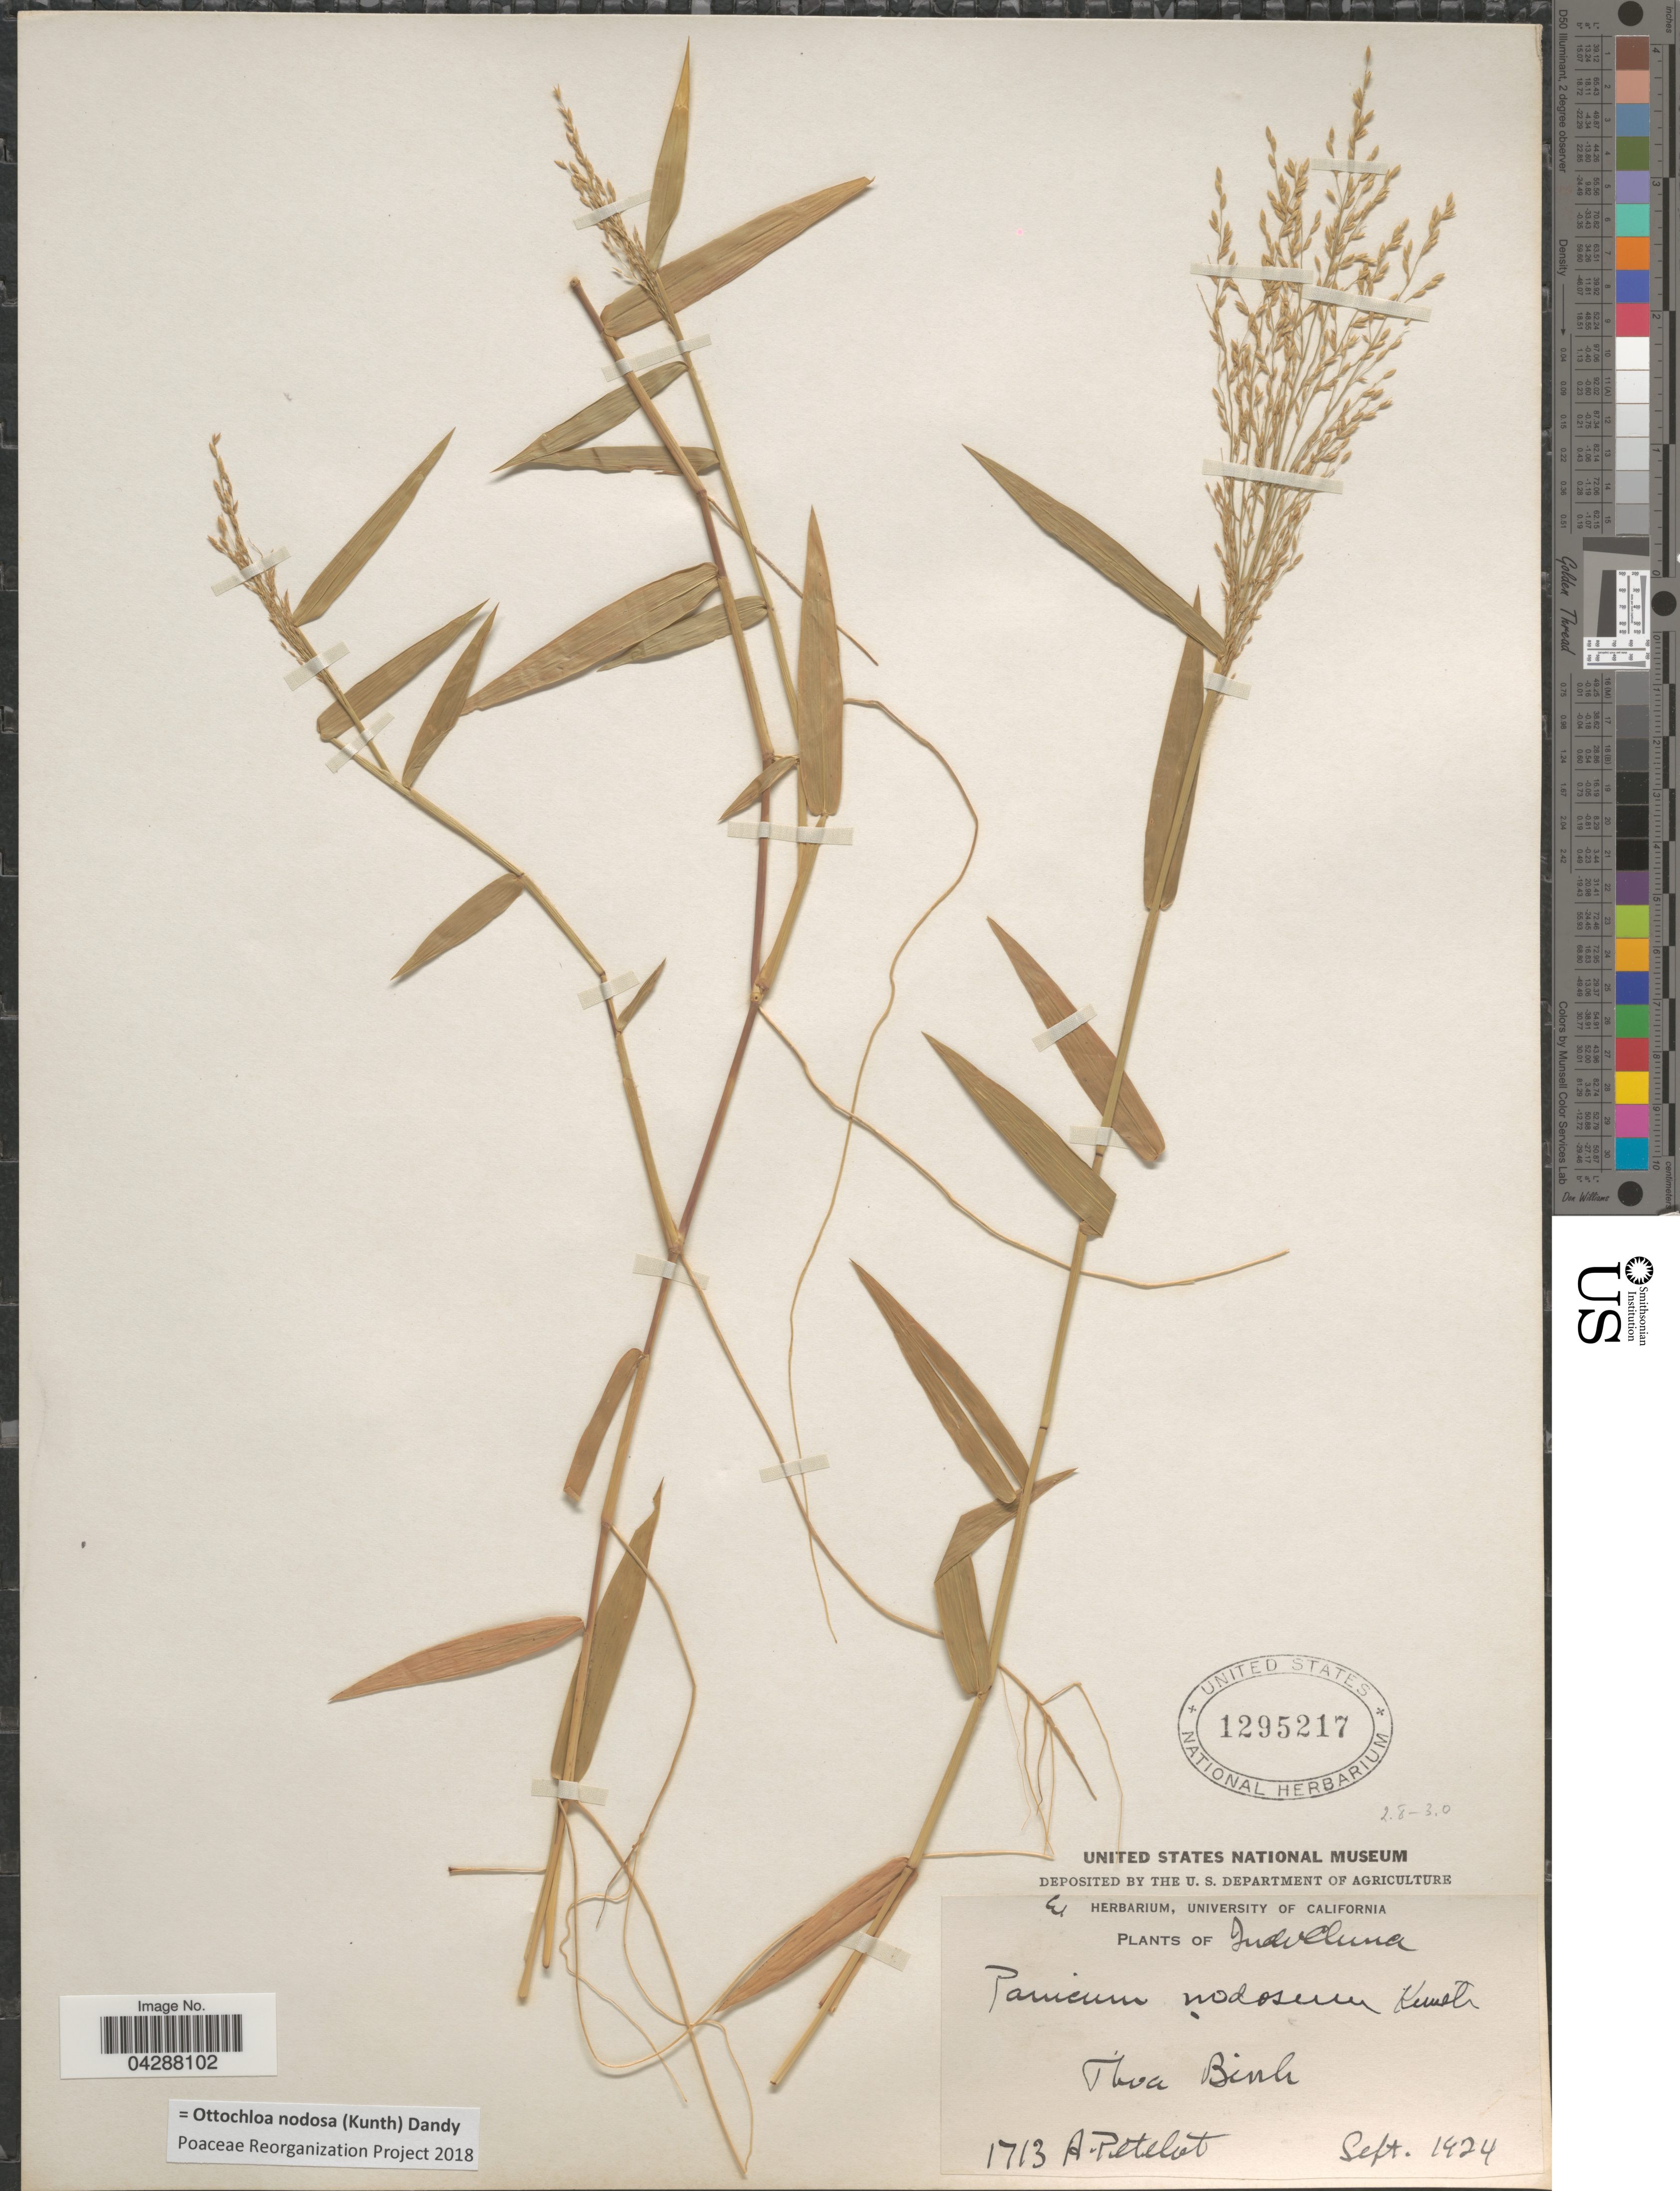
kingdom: Plantae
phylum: Tracheophyta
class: Liliopsida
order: Poales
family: Poaceae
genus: Ottochloa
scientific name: Ottochloa nodosa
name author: (Kunth) Dandy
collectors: A. Petelot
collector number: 1713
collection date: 1924-09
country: Vietnam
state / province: Thai Binh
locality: IndoChina. Thoa Binh.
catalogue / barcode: US 1295217